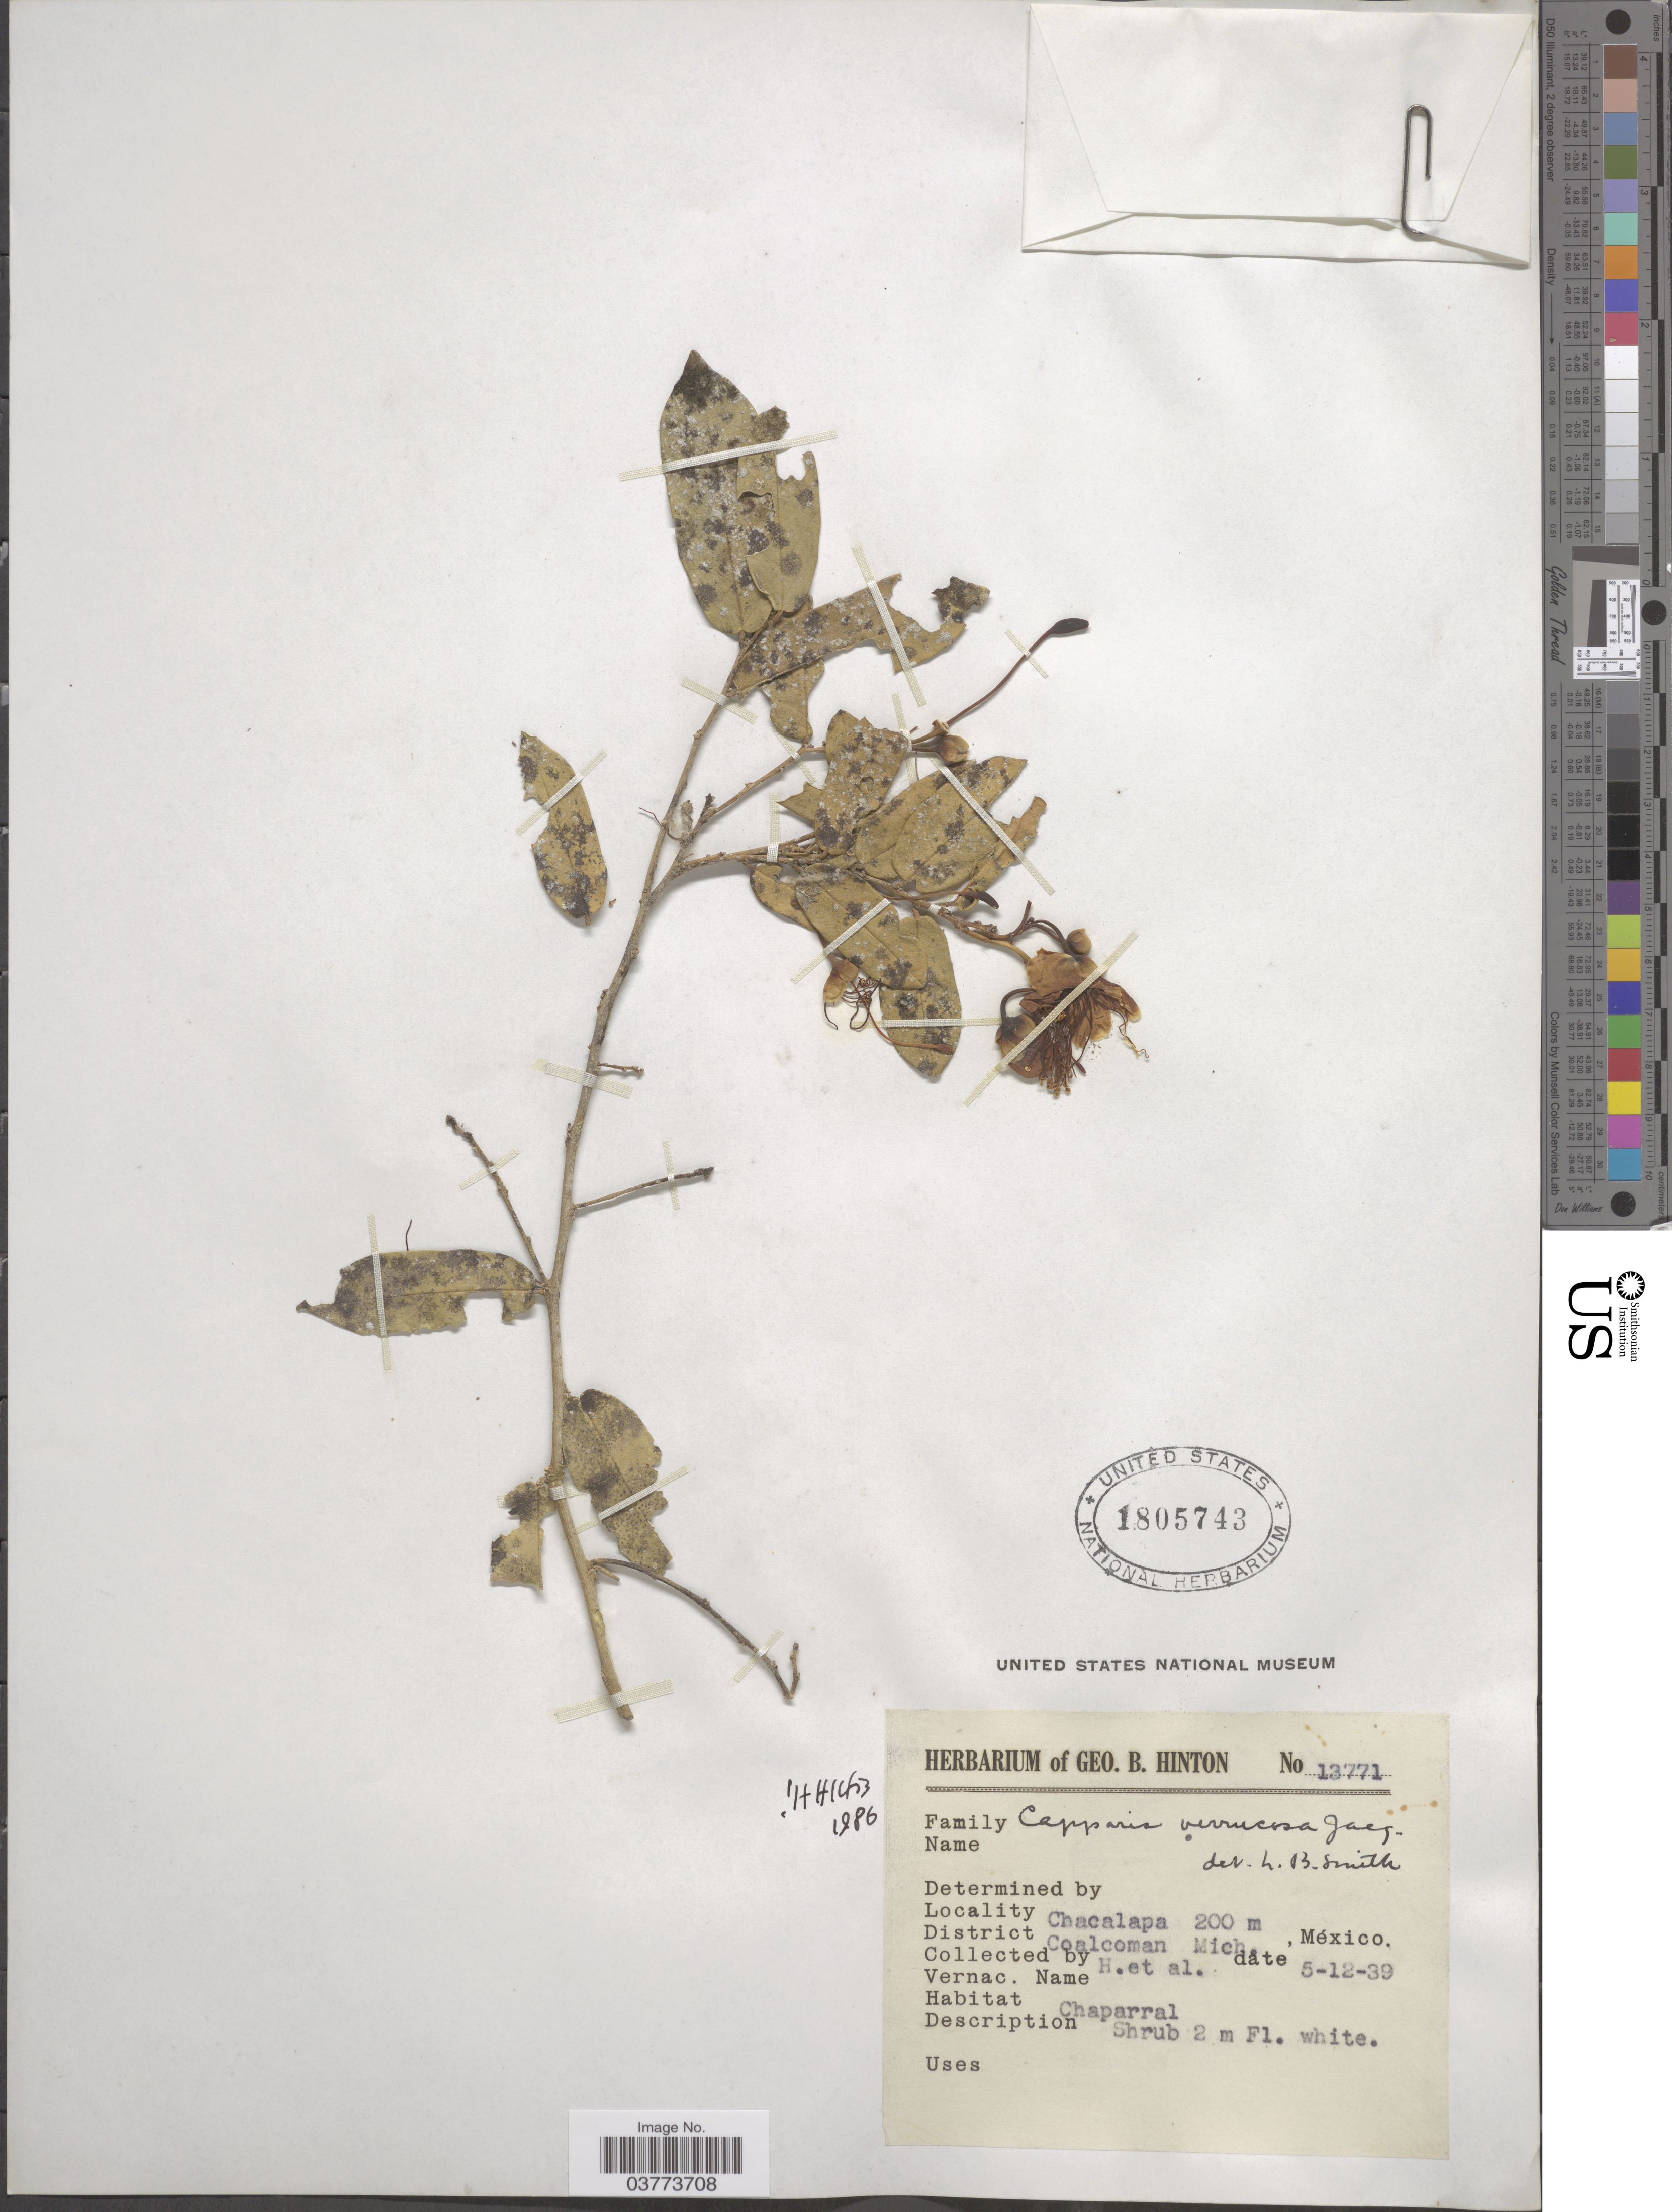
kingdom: Plantae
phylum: Tracheophyta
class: Magnoliopsida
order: Brassicales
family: Capparaceae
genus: Cynophalla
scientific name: Cynophalla verrucosa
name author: (Jacq.) J. Presl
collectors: G. B. Hinton & et al.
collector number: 13771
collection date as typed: Transcribed d/m/y: 5/12/39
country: Mexico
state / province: Michoacán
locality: Chacalapa, District Coalcoman.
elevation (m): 200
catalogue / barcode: US 1805743